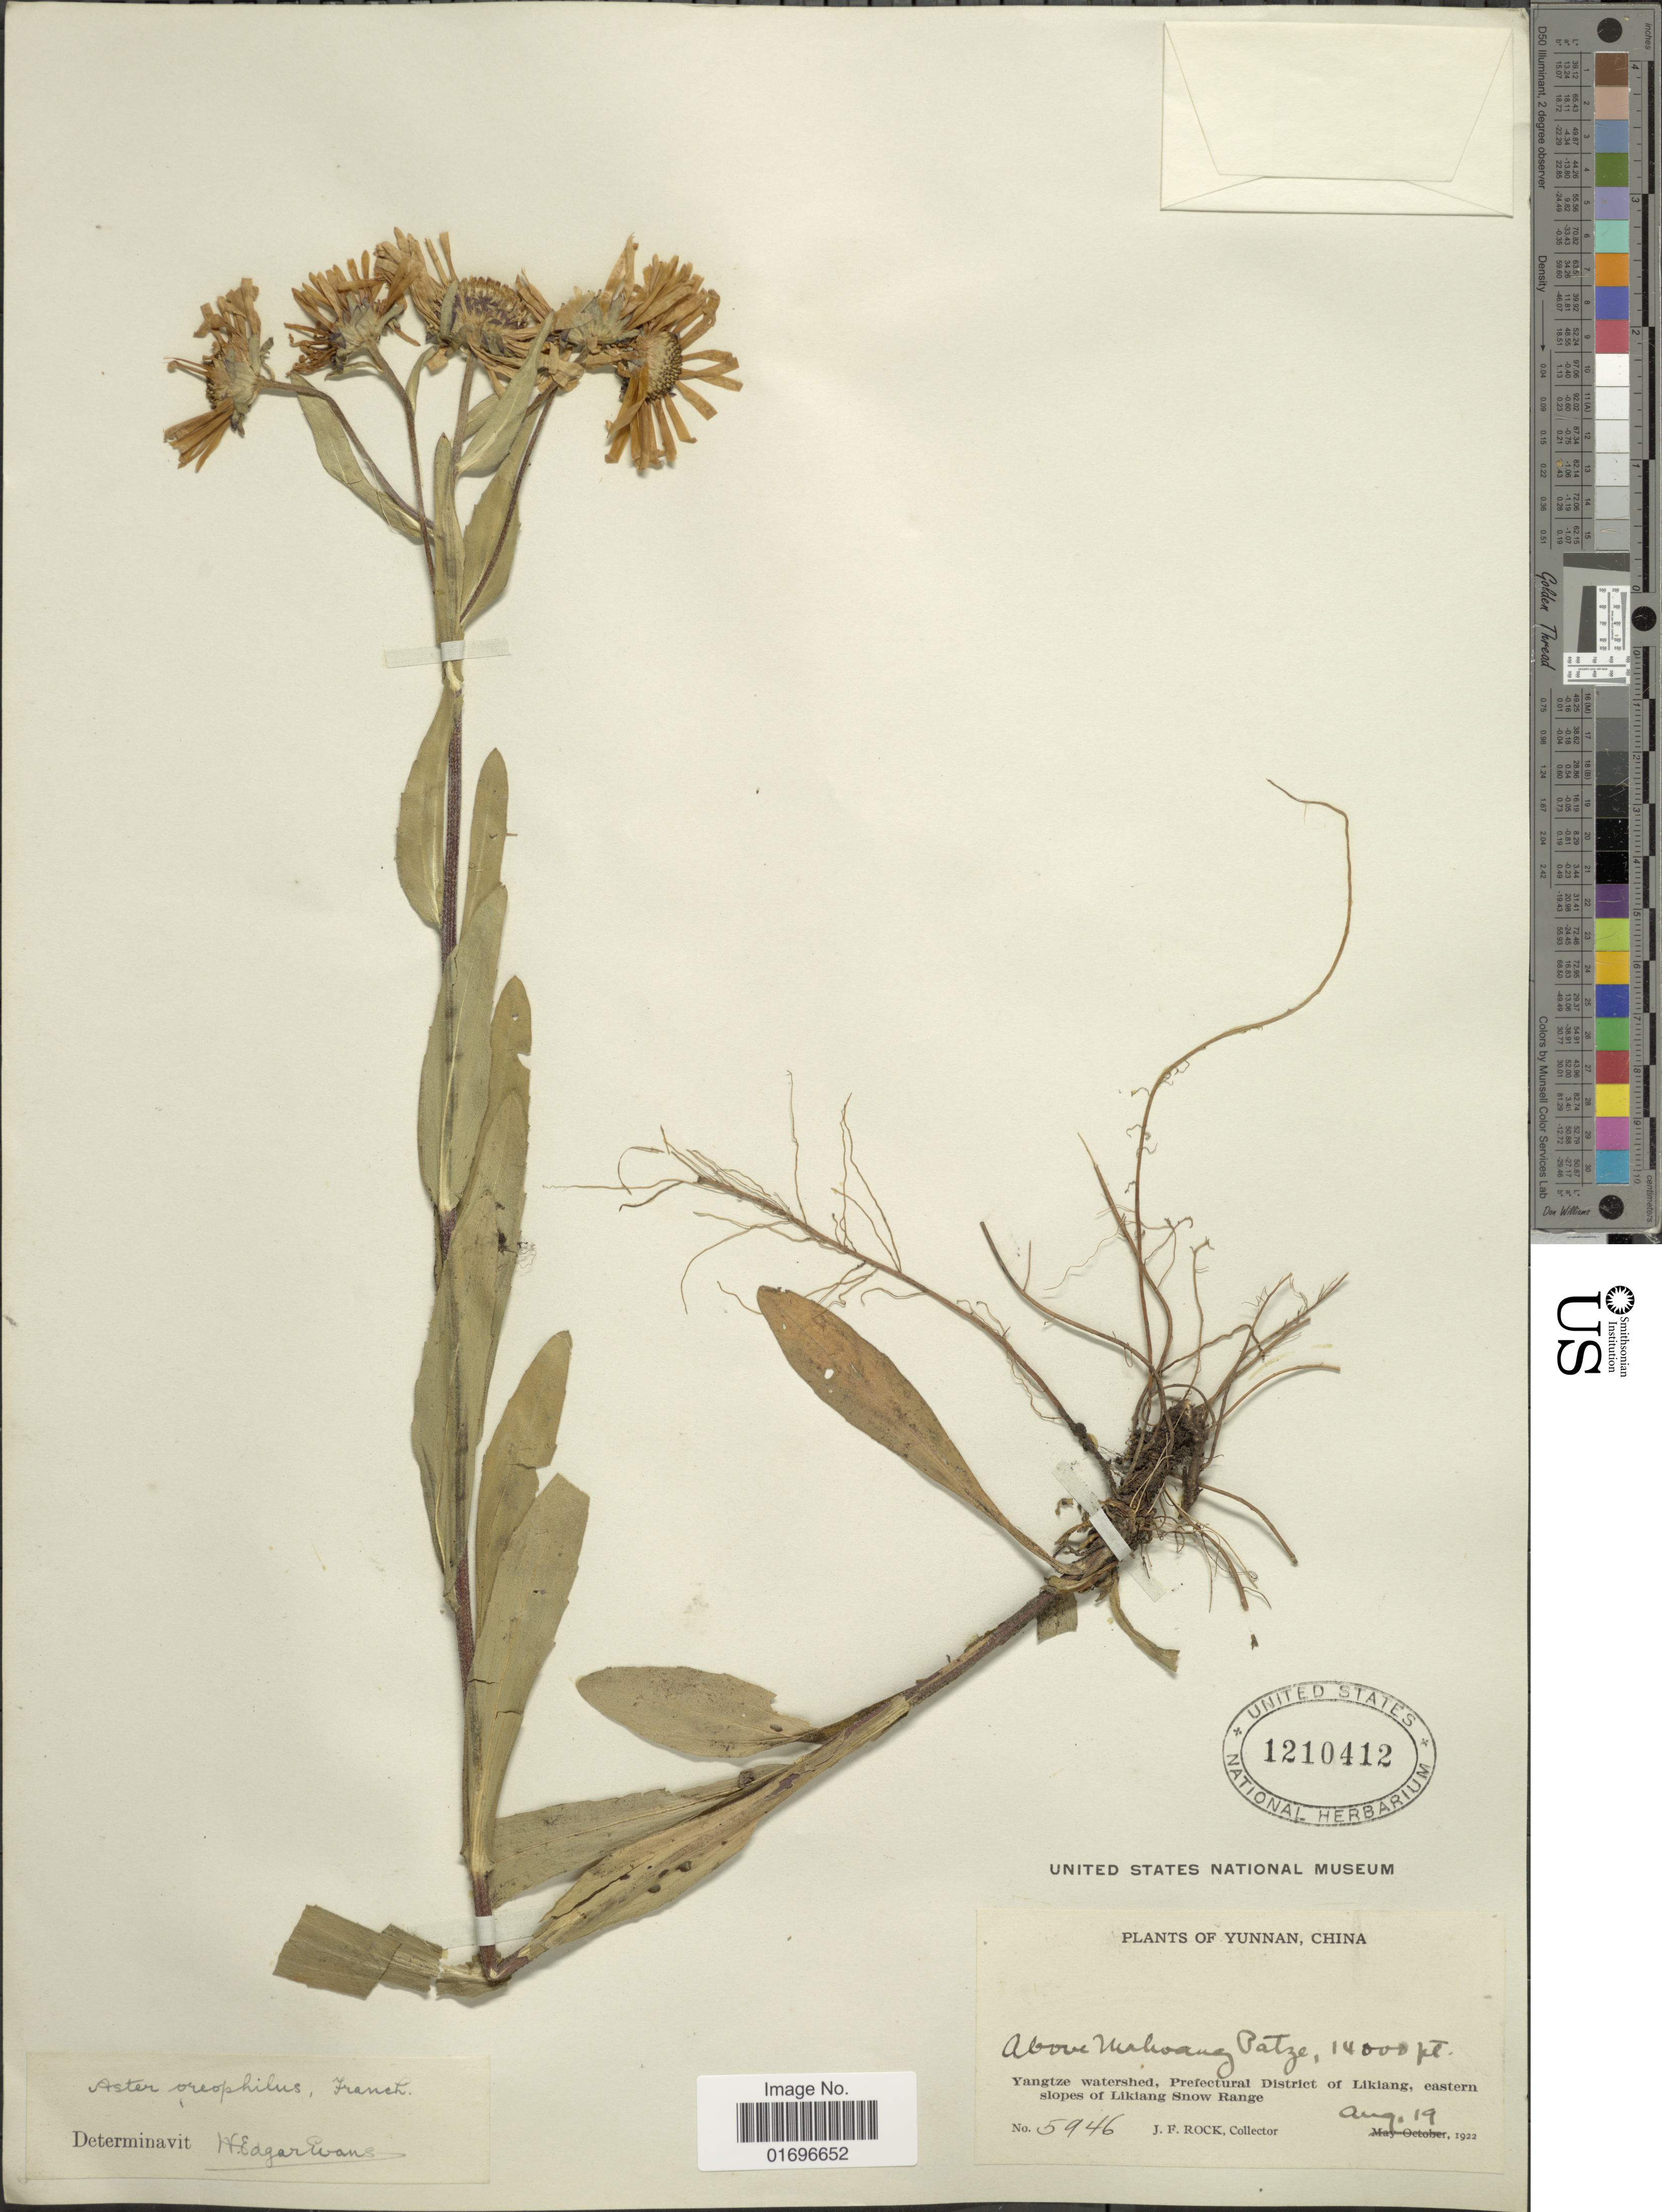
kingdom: Plantae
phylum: Tracheophyta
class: Magnoliopsida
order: Asterales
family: Asteraceae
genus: Aster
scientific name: Aster oreophilus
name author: Franch.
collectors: J. Rock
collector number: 5946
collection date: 1922-08-19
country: China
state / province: Yunnan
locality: Yunnan, China. Above Makoang Patze. Yangtze watershed, Prefectural District of Likiang, eastern slopes of Likiang Snow Range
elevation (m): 4267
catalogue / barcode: US 1210412